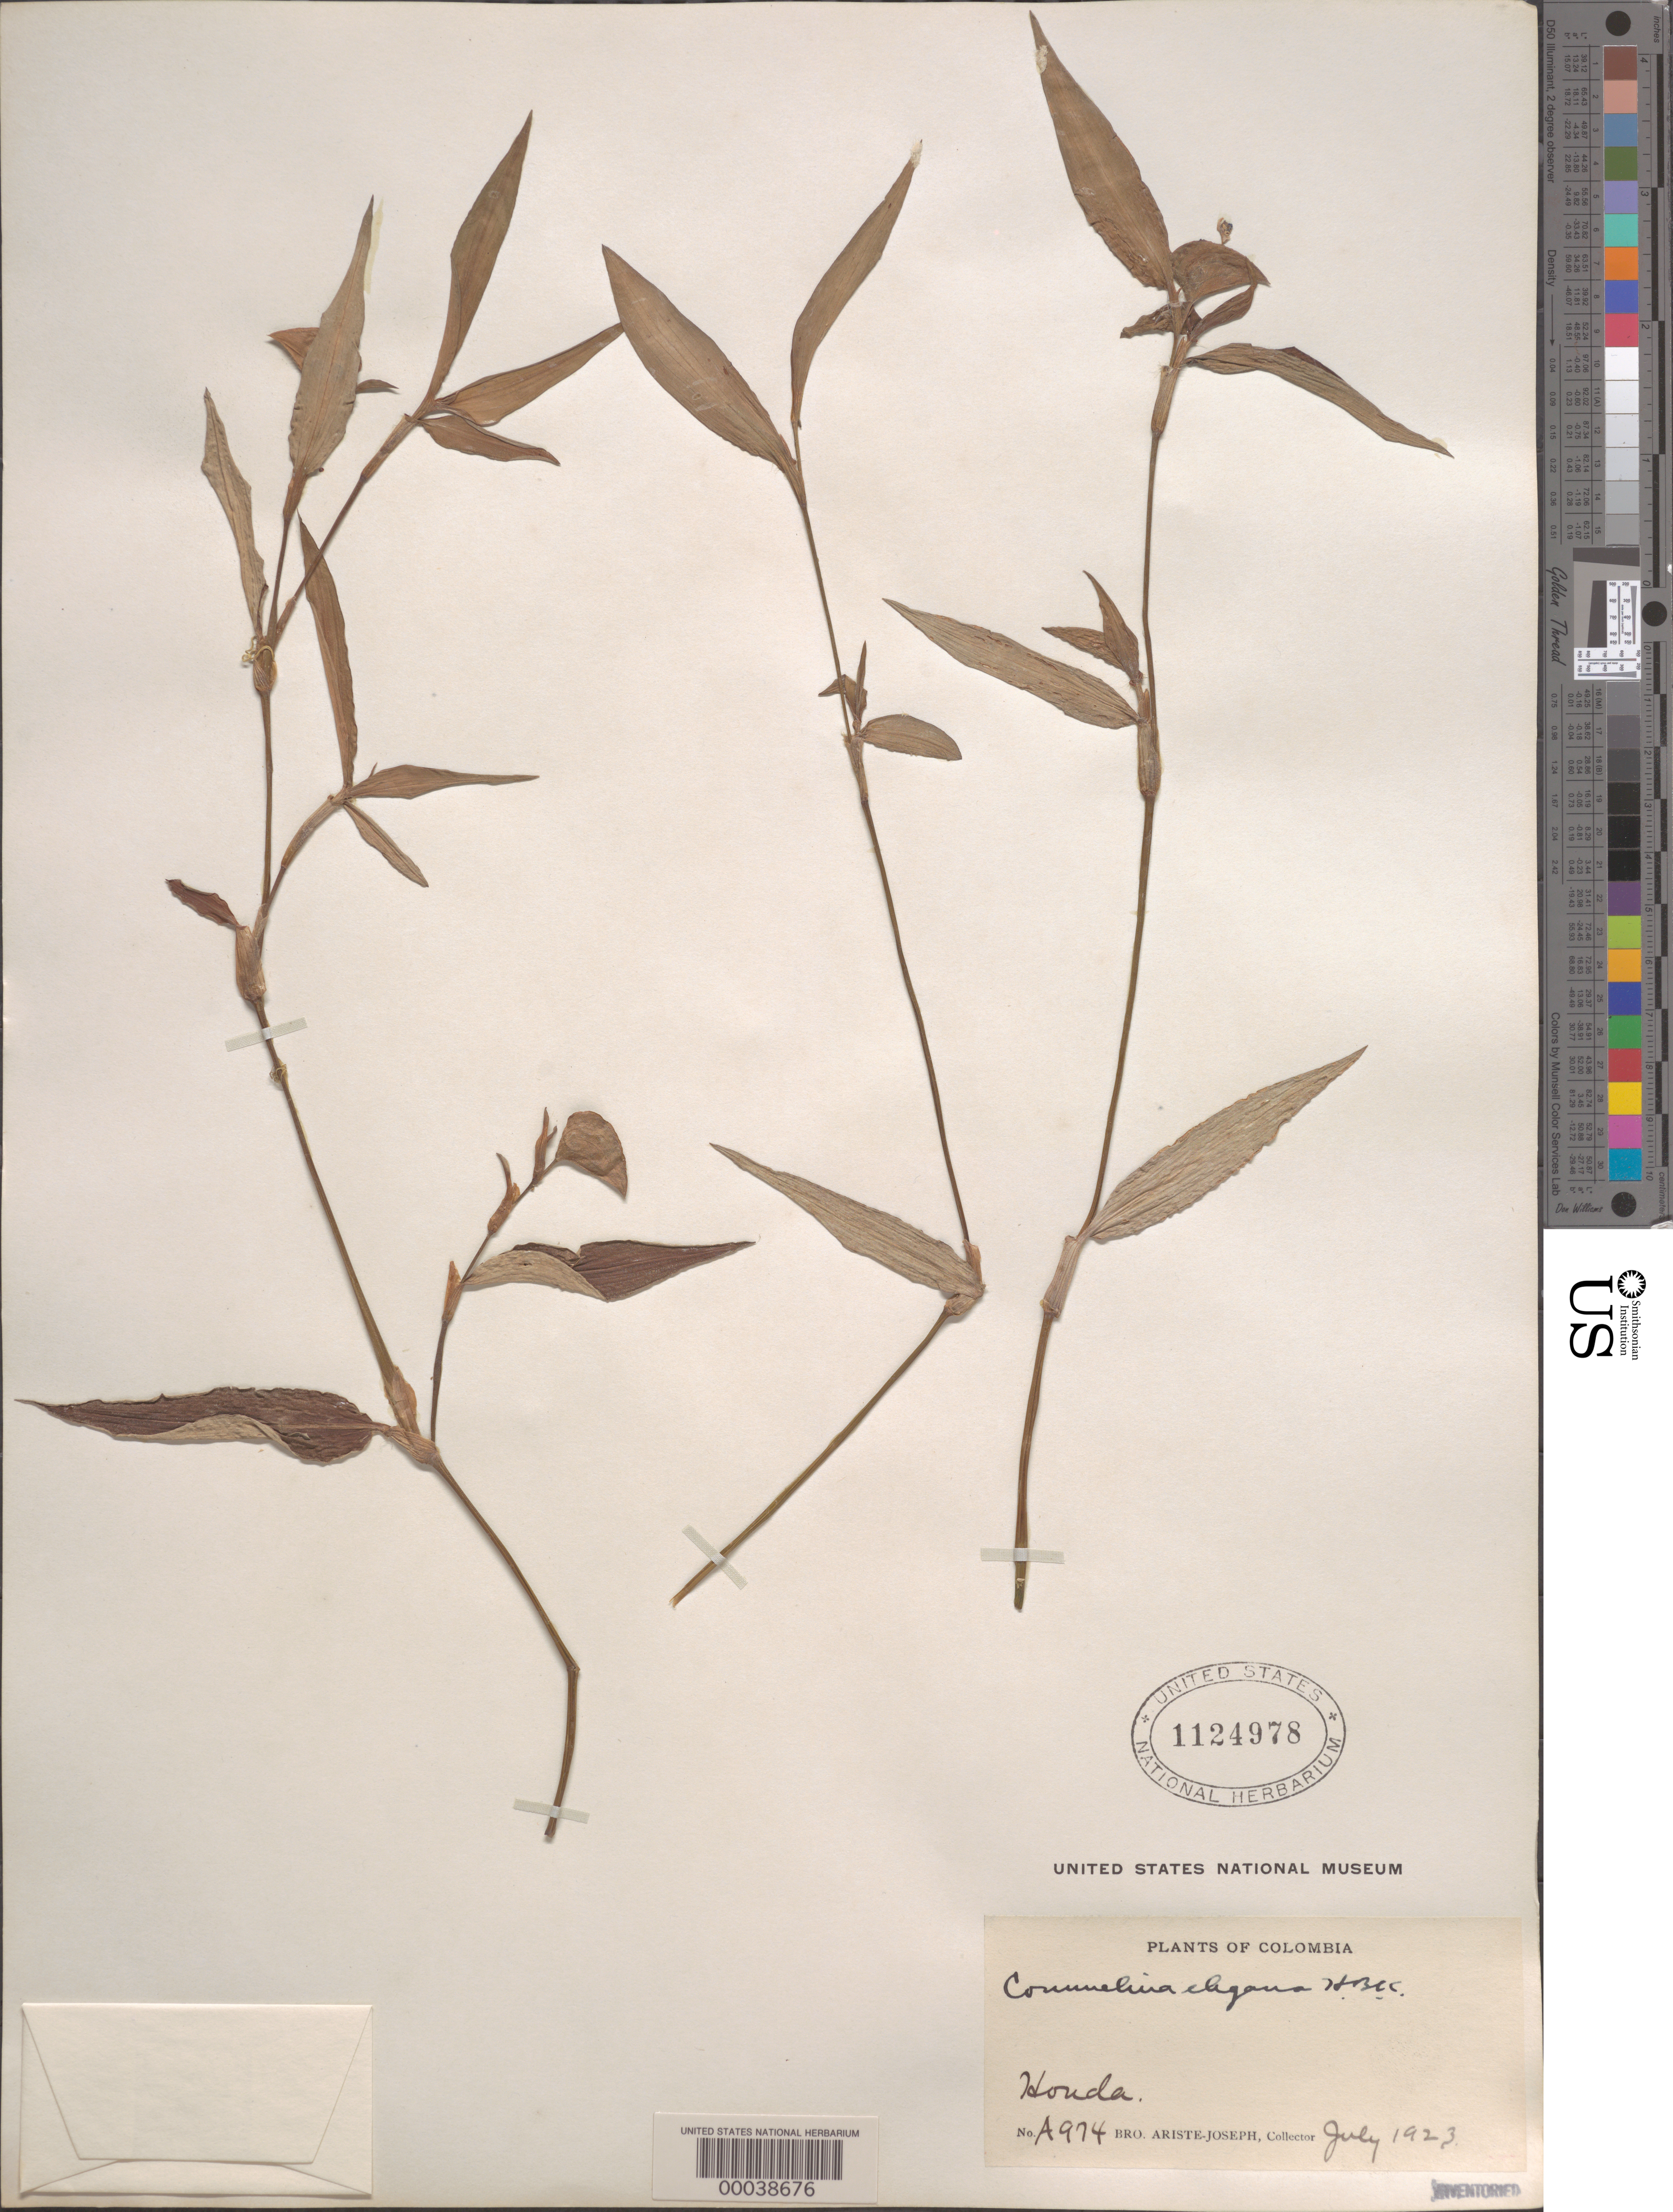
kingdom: Plantae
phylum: Tracheophyta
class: Liliopsida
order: Commelinales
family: Commelinaceae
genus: Commelina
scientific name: Commelina erecta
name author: L.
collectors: Bro. Ariste-Joseph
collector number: A974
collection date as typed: Jul 1923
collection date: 1923-07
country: Colombia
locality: Honda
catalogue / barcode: US 1124978